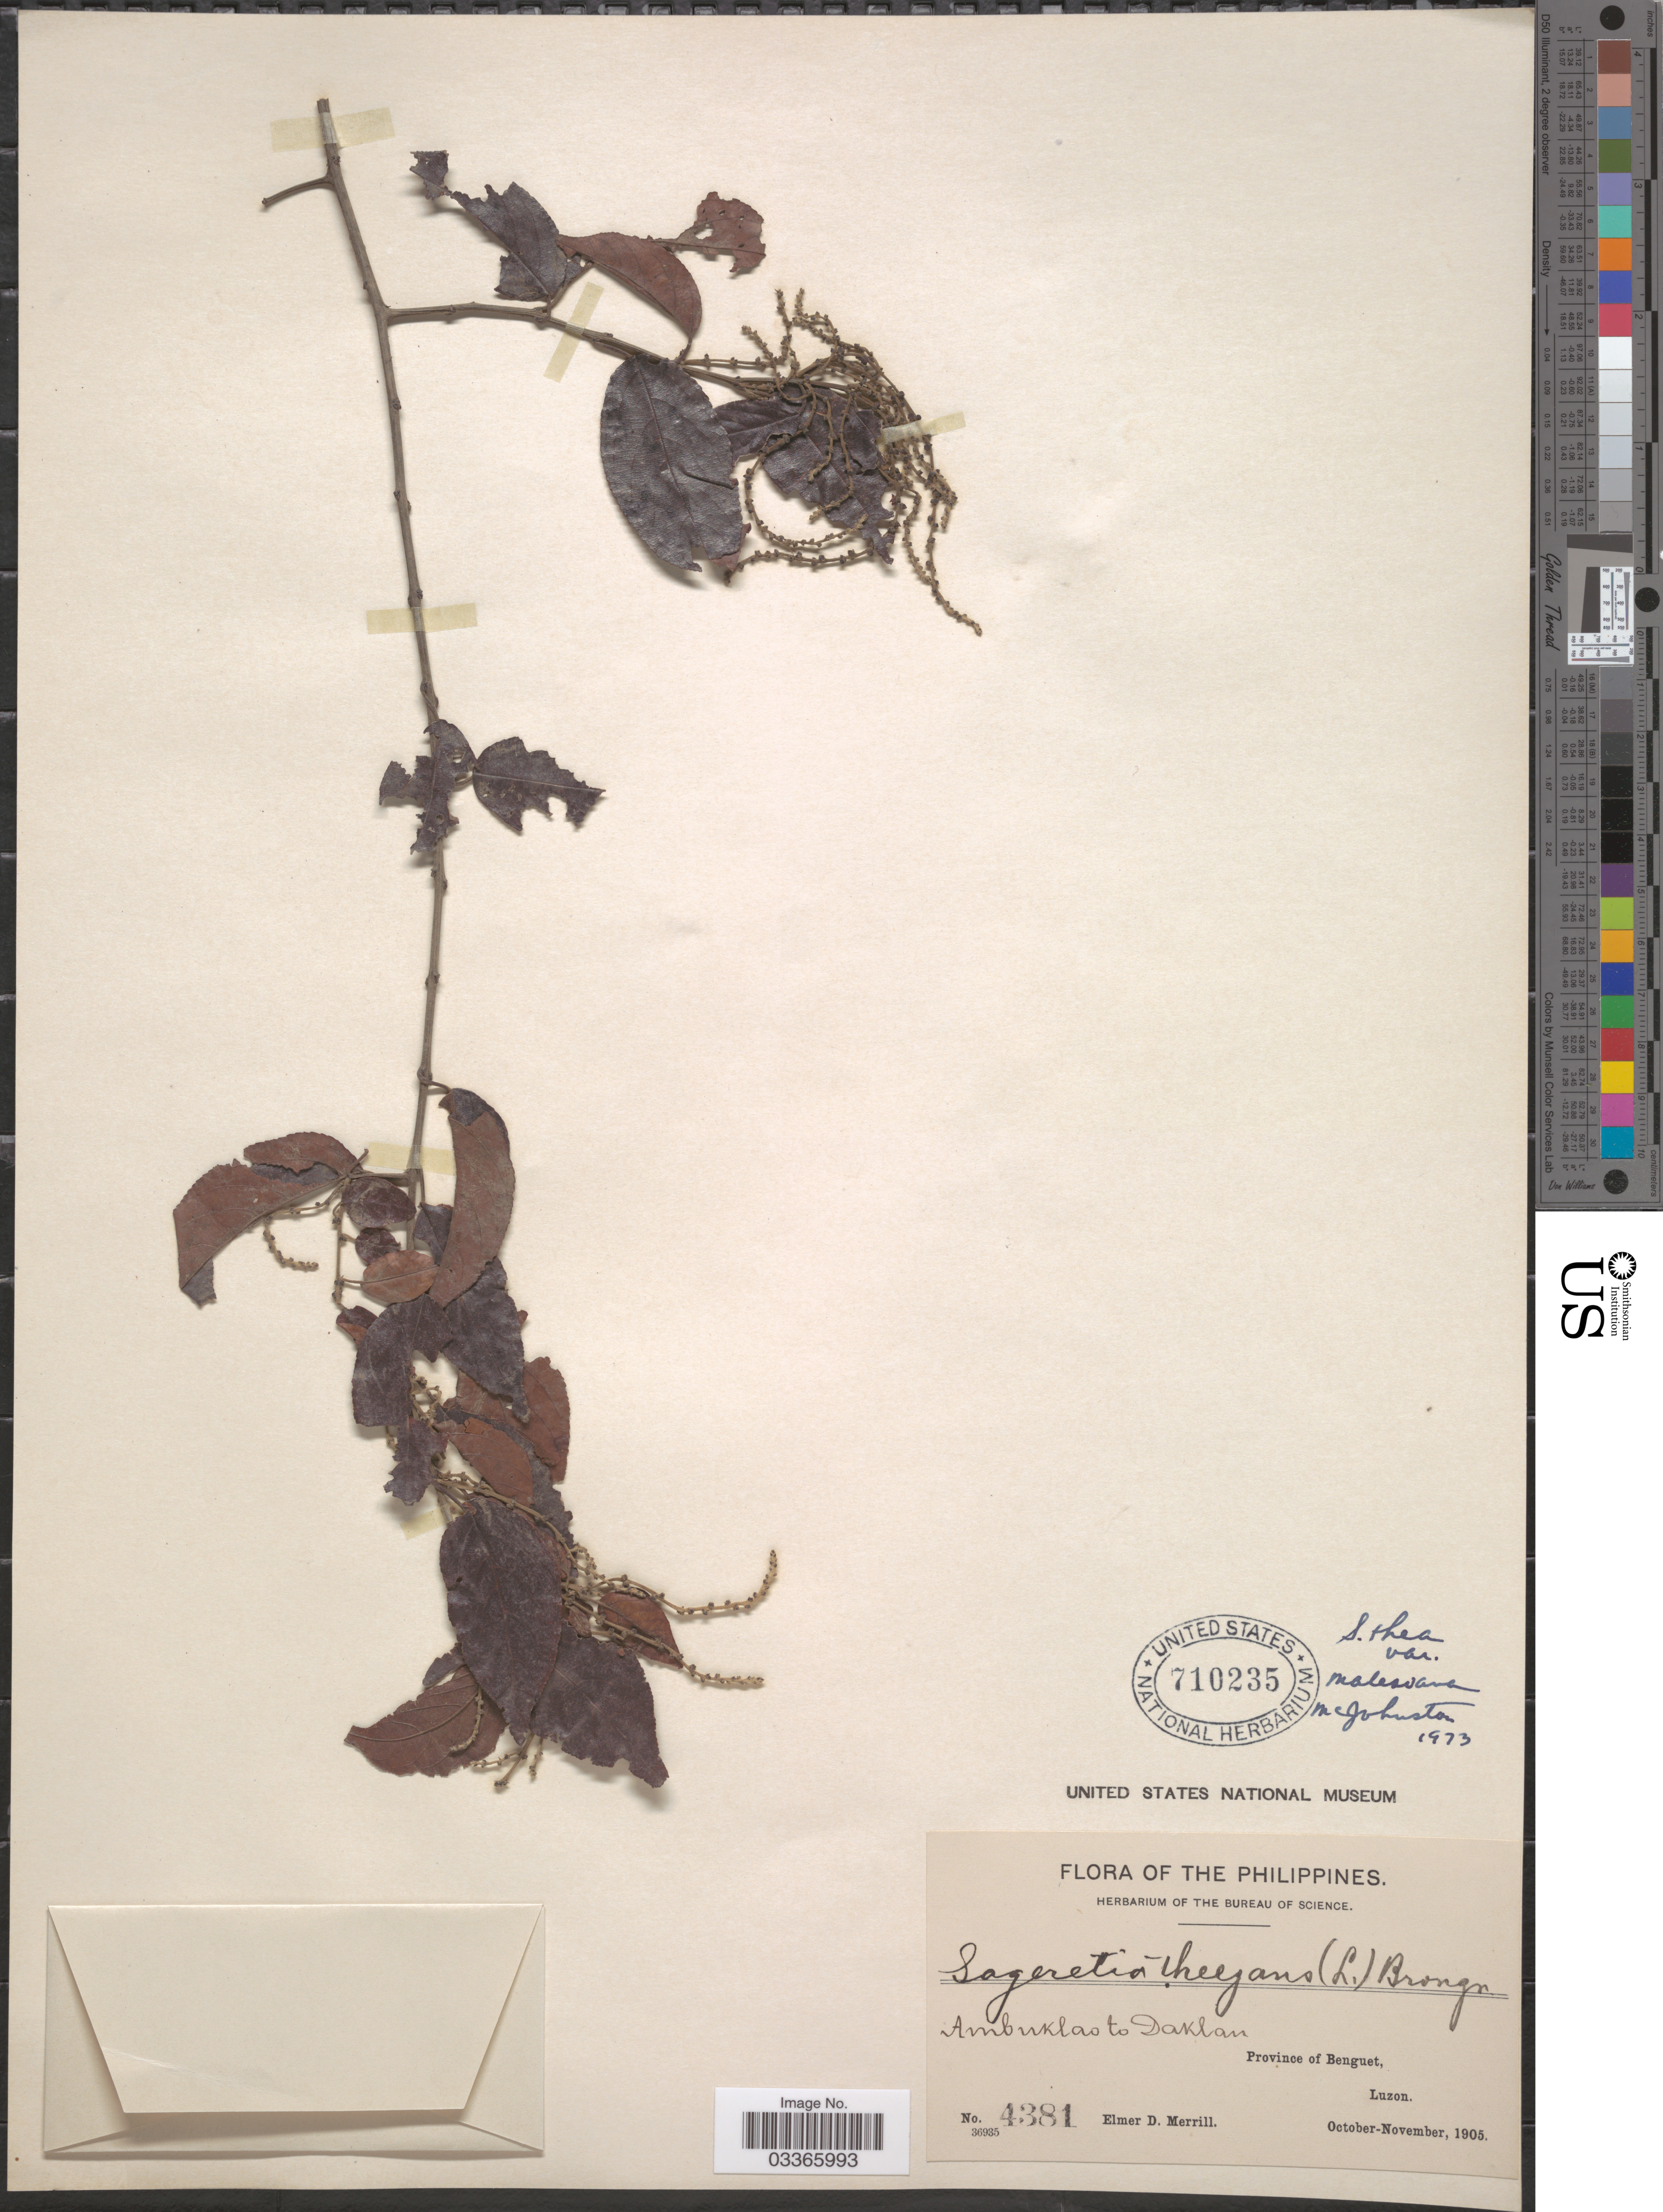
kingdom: Plantae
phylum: Tracheophyta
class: Magnoliopsida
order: Rosales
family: Rhamnaceae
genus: Sageretia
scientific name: Sageretia teezans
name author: Brongn.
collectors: E. D. Merrill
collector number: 4381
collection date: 1905-10/1905-11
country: Philippines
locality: Ambulao to Daklan, Province of Benguet, Luzon.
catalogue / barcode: US 710235